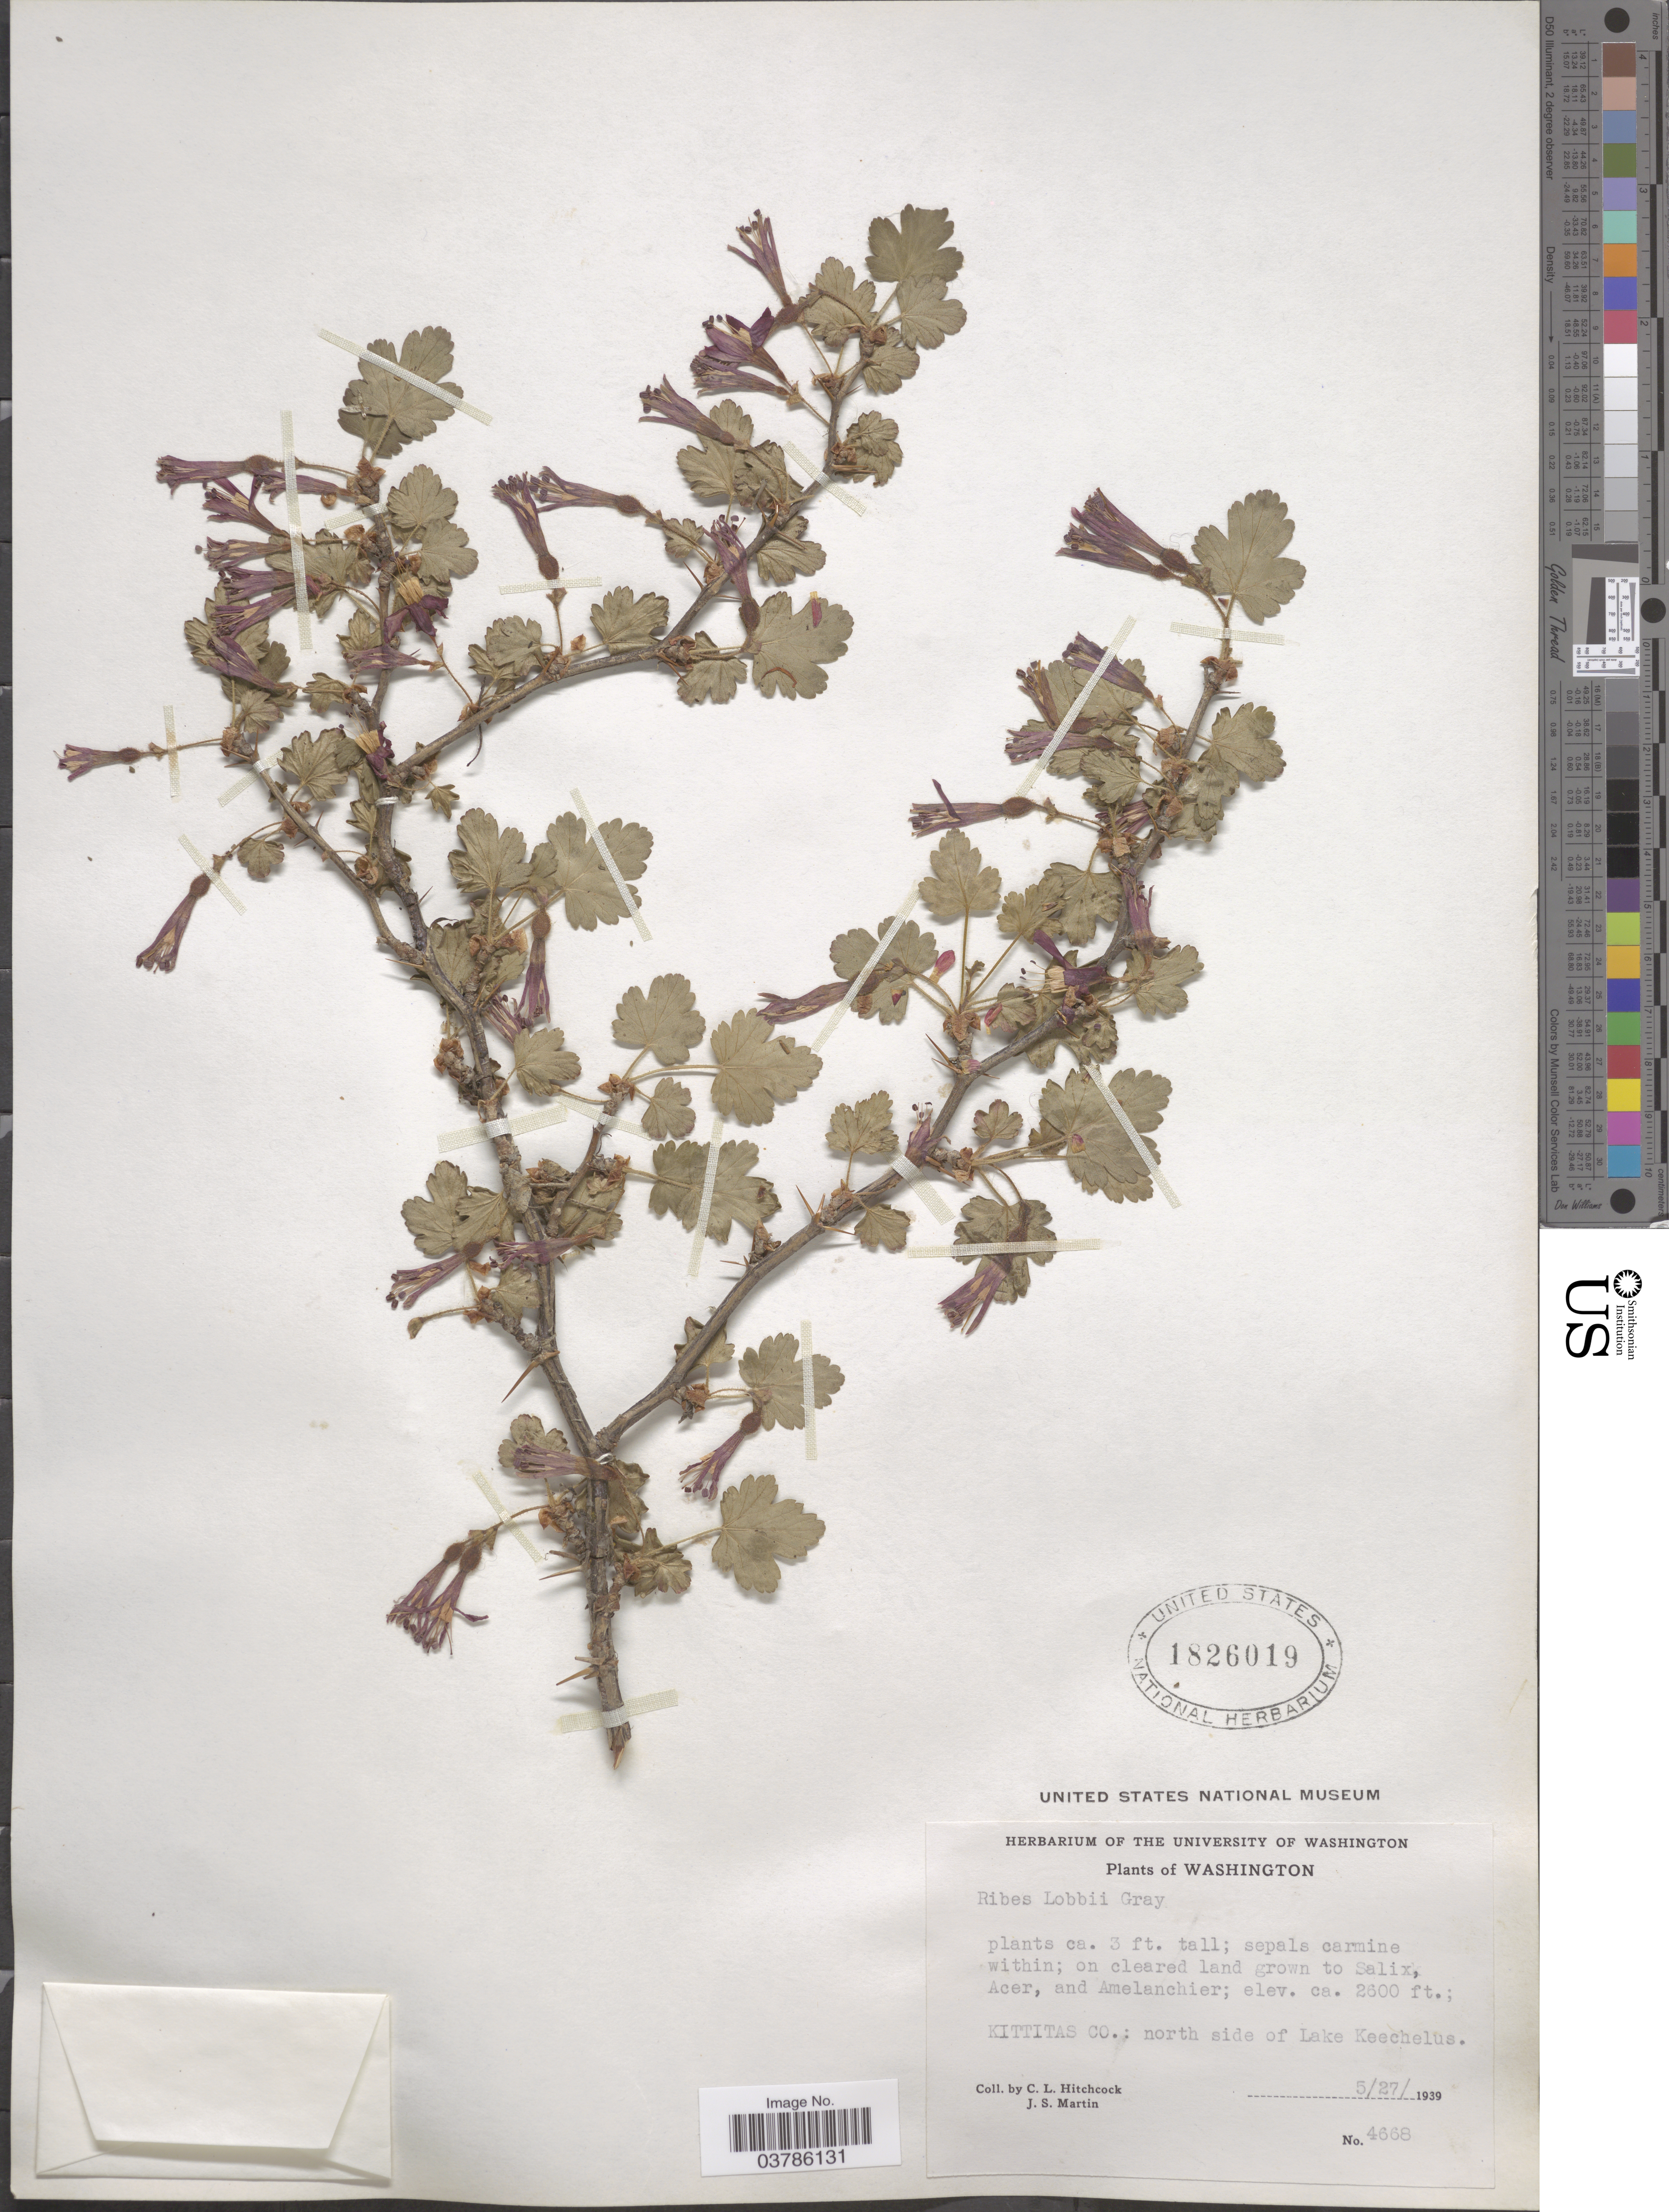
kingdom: Plantae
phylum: Tracheophyta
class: Magnoliopsida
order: Saxifragales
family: Grossulariaceae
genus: Ribes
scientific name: Ribes lobbii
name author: A. Gray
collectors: C. L. Hitchcock & J. S. Martin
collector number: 4668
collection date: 1939-05-27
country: United States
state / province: Washington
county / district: Kittitas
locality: Kittitas Co.: north side of Lake Keechelus.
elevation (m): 792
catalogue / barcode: US 1826019